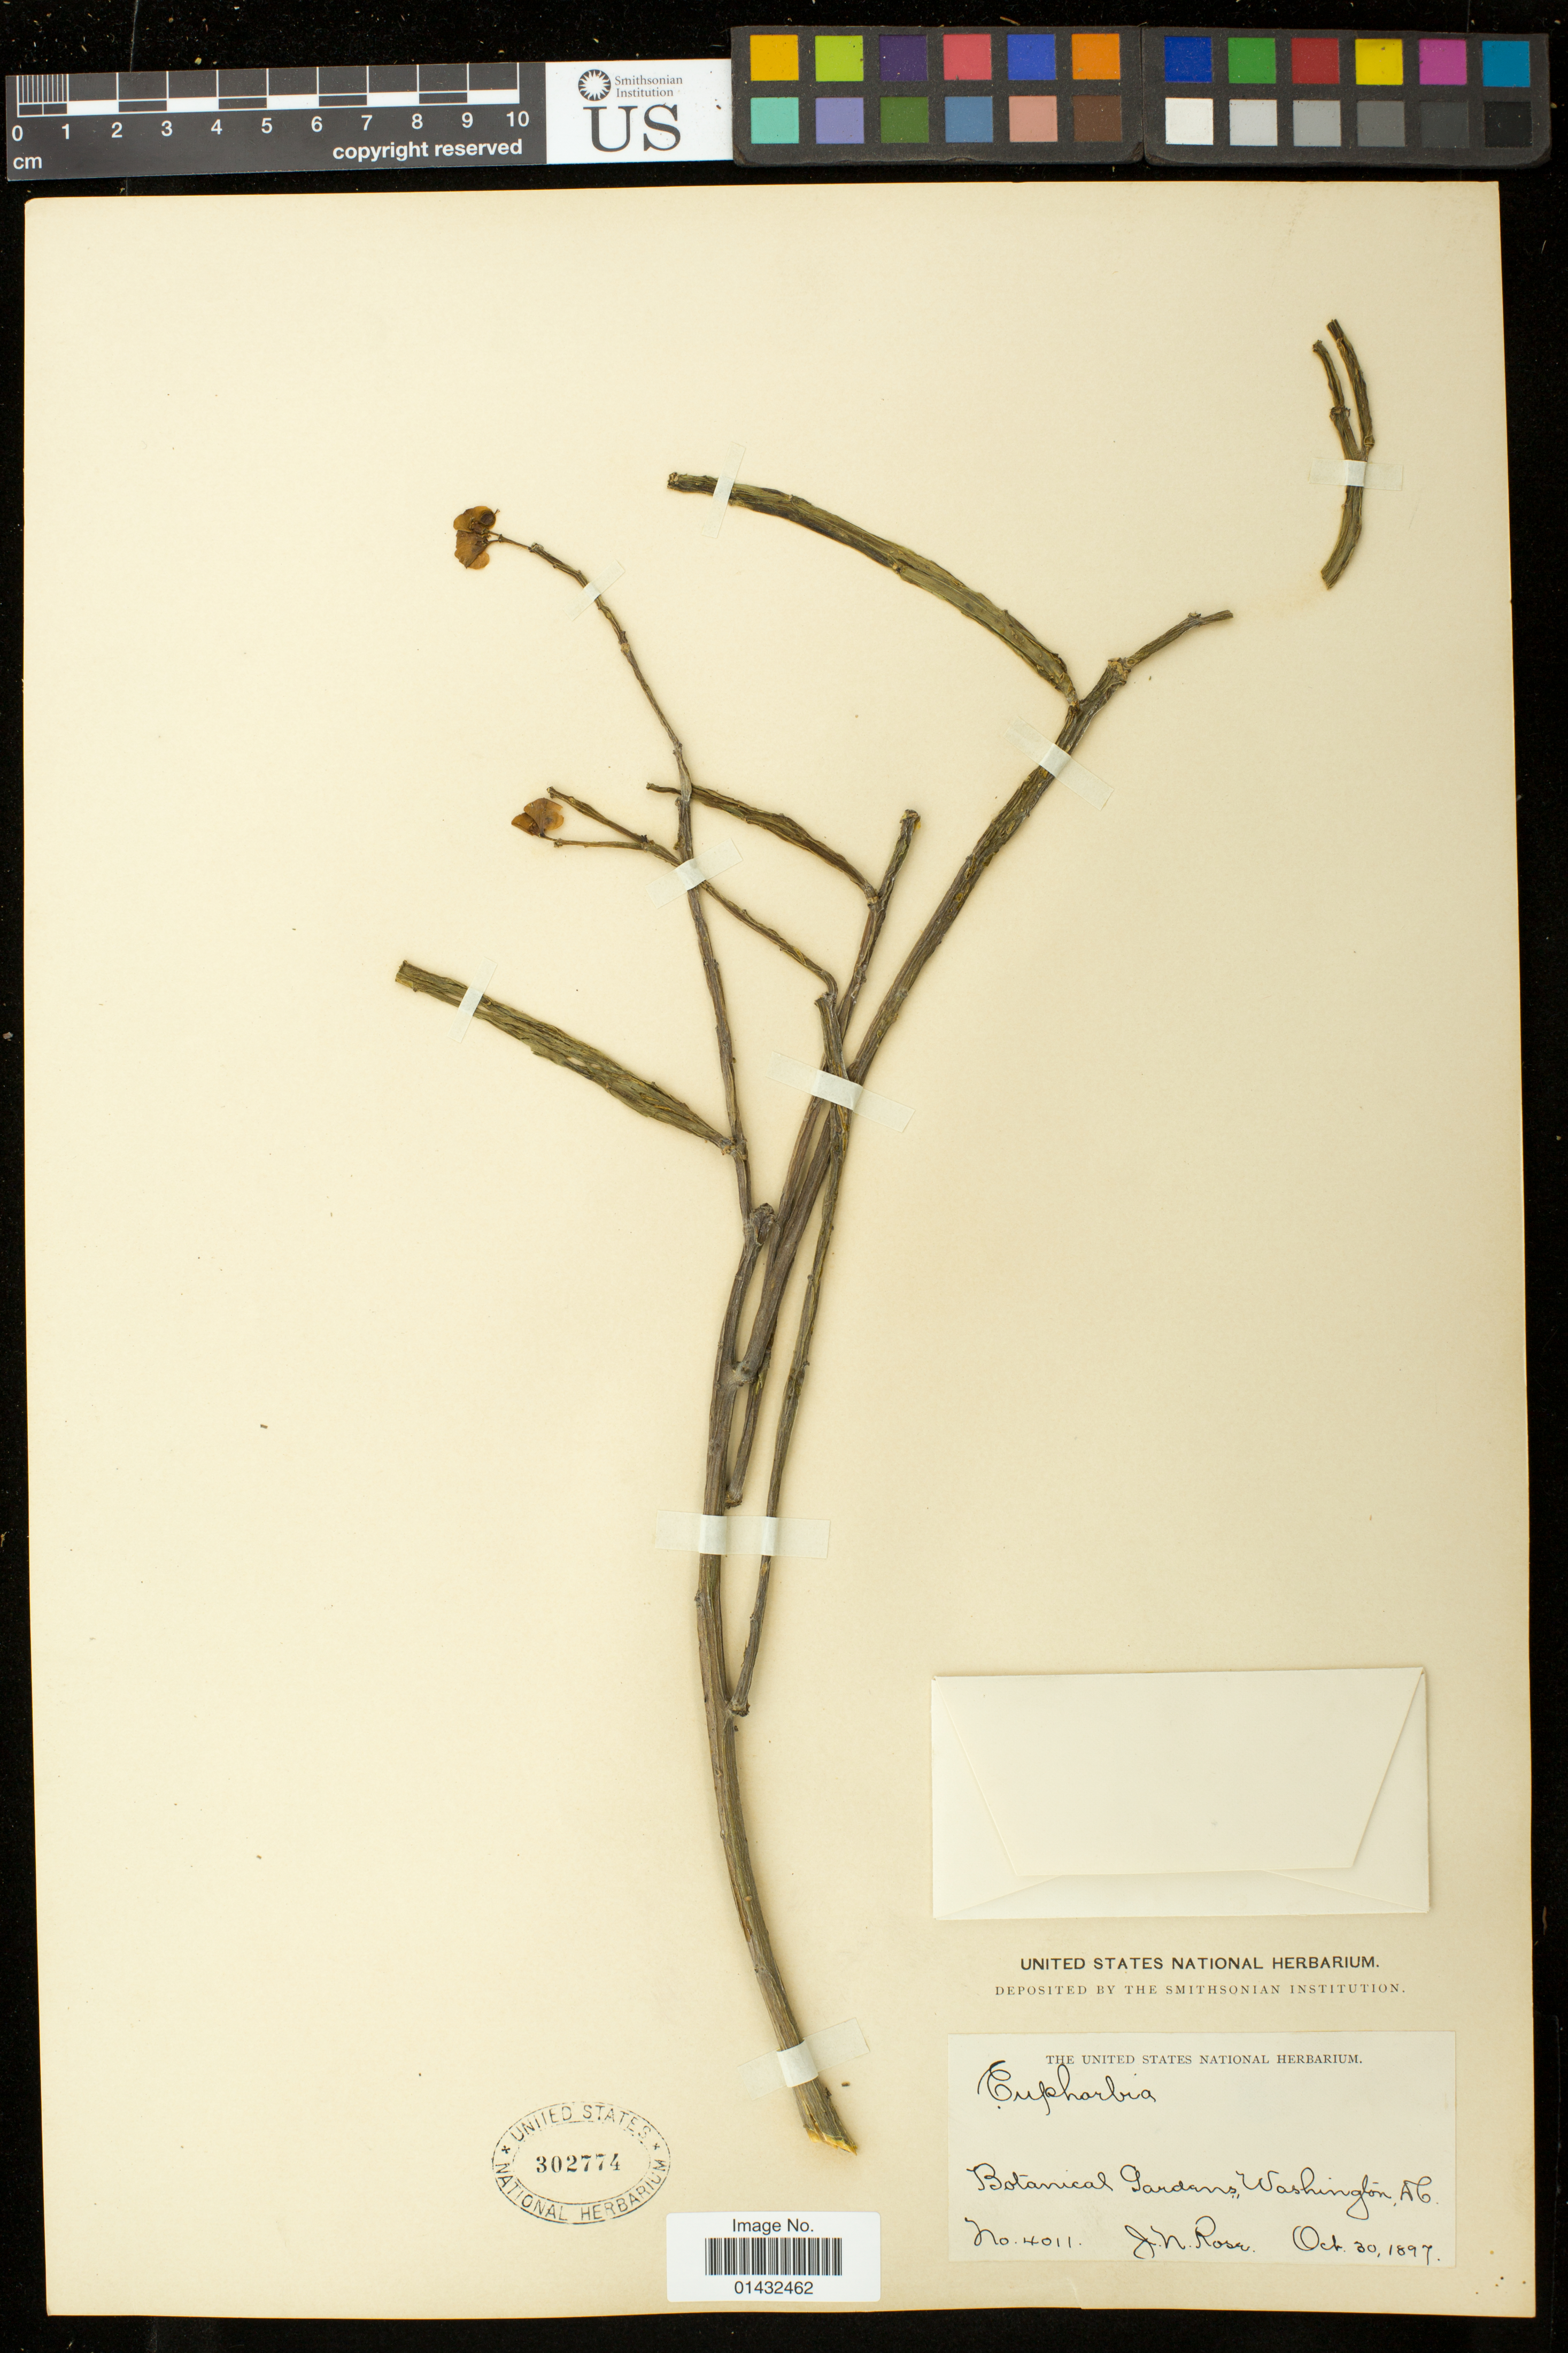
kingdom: Plantae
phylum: Tracheophyta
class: Magnoliopsida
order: Malpighiales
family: Euphorbiaceae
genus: Euphorbia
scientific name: Euphorbia sp.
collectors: J. N. Rose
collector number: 4011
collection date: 1897-10-30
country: United States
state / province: District of Columbia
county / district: Washington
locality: Botanical Gardens, Washington, D.C.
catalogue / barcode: US 302774